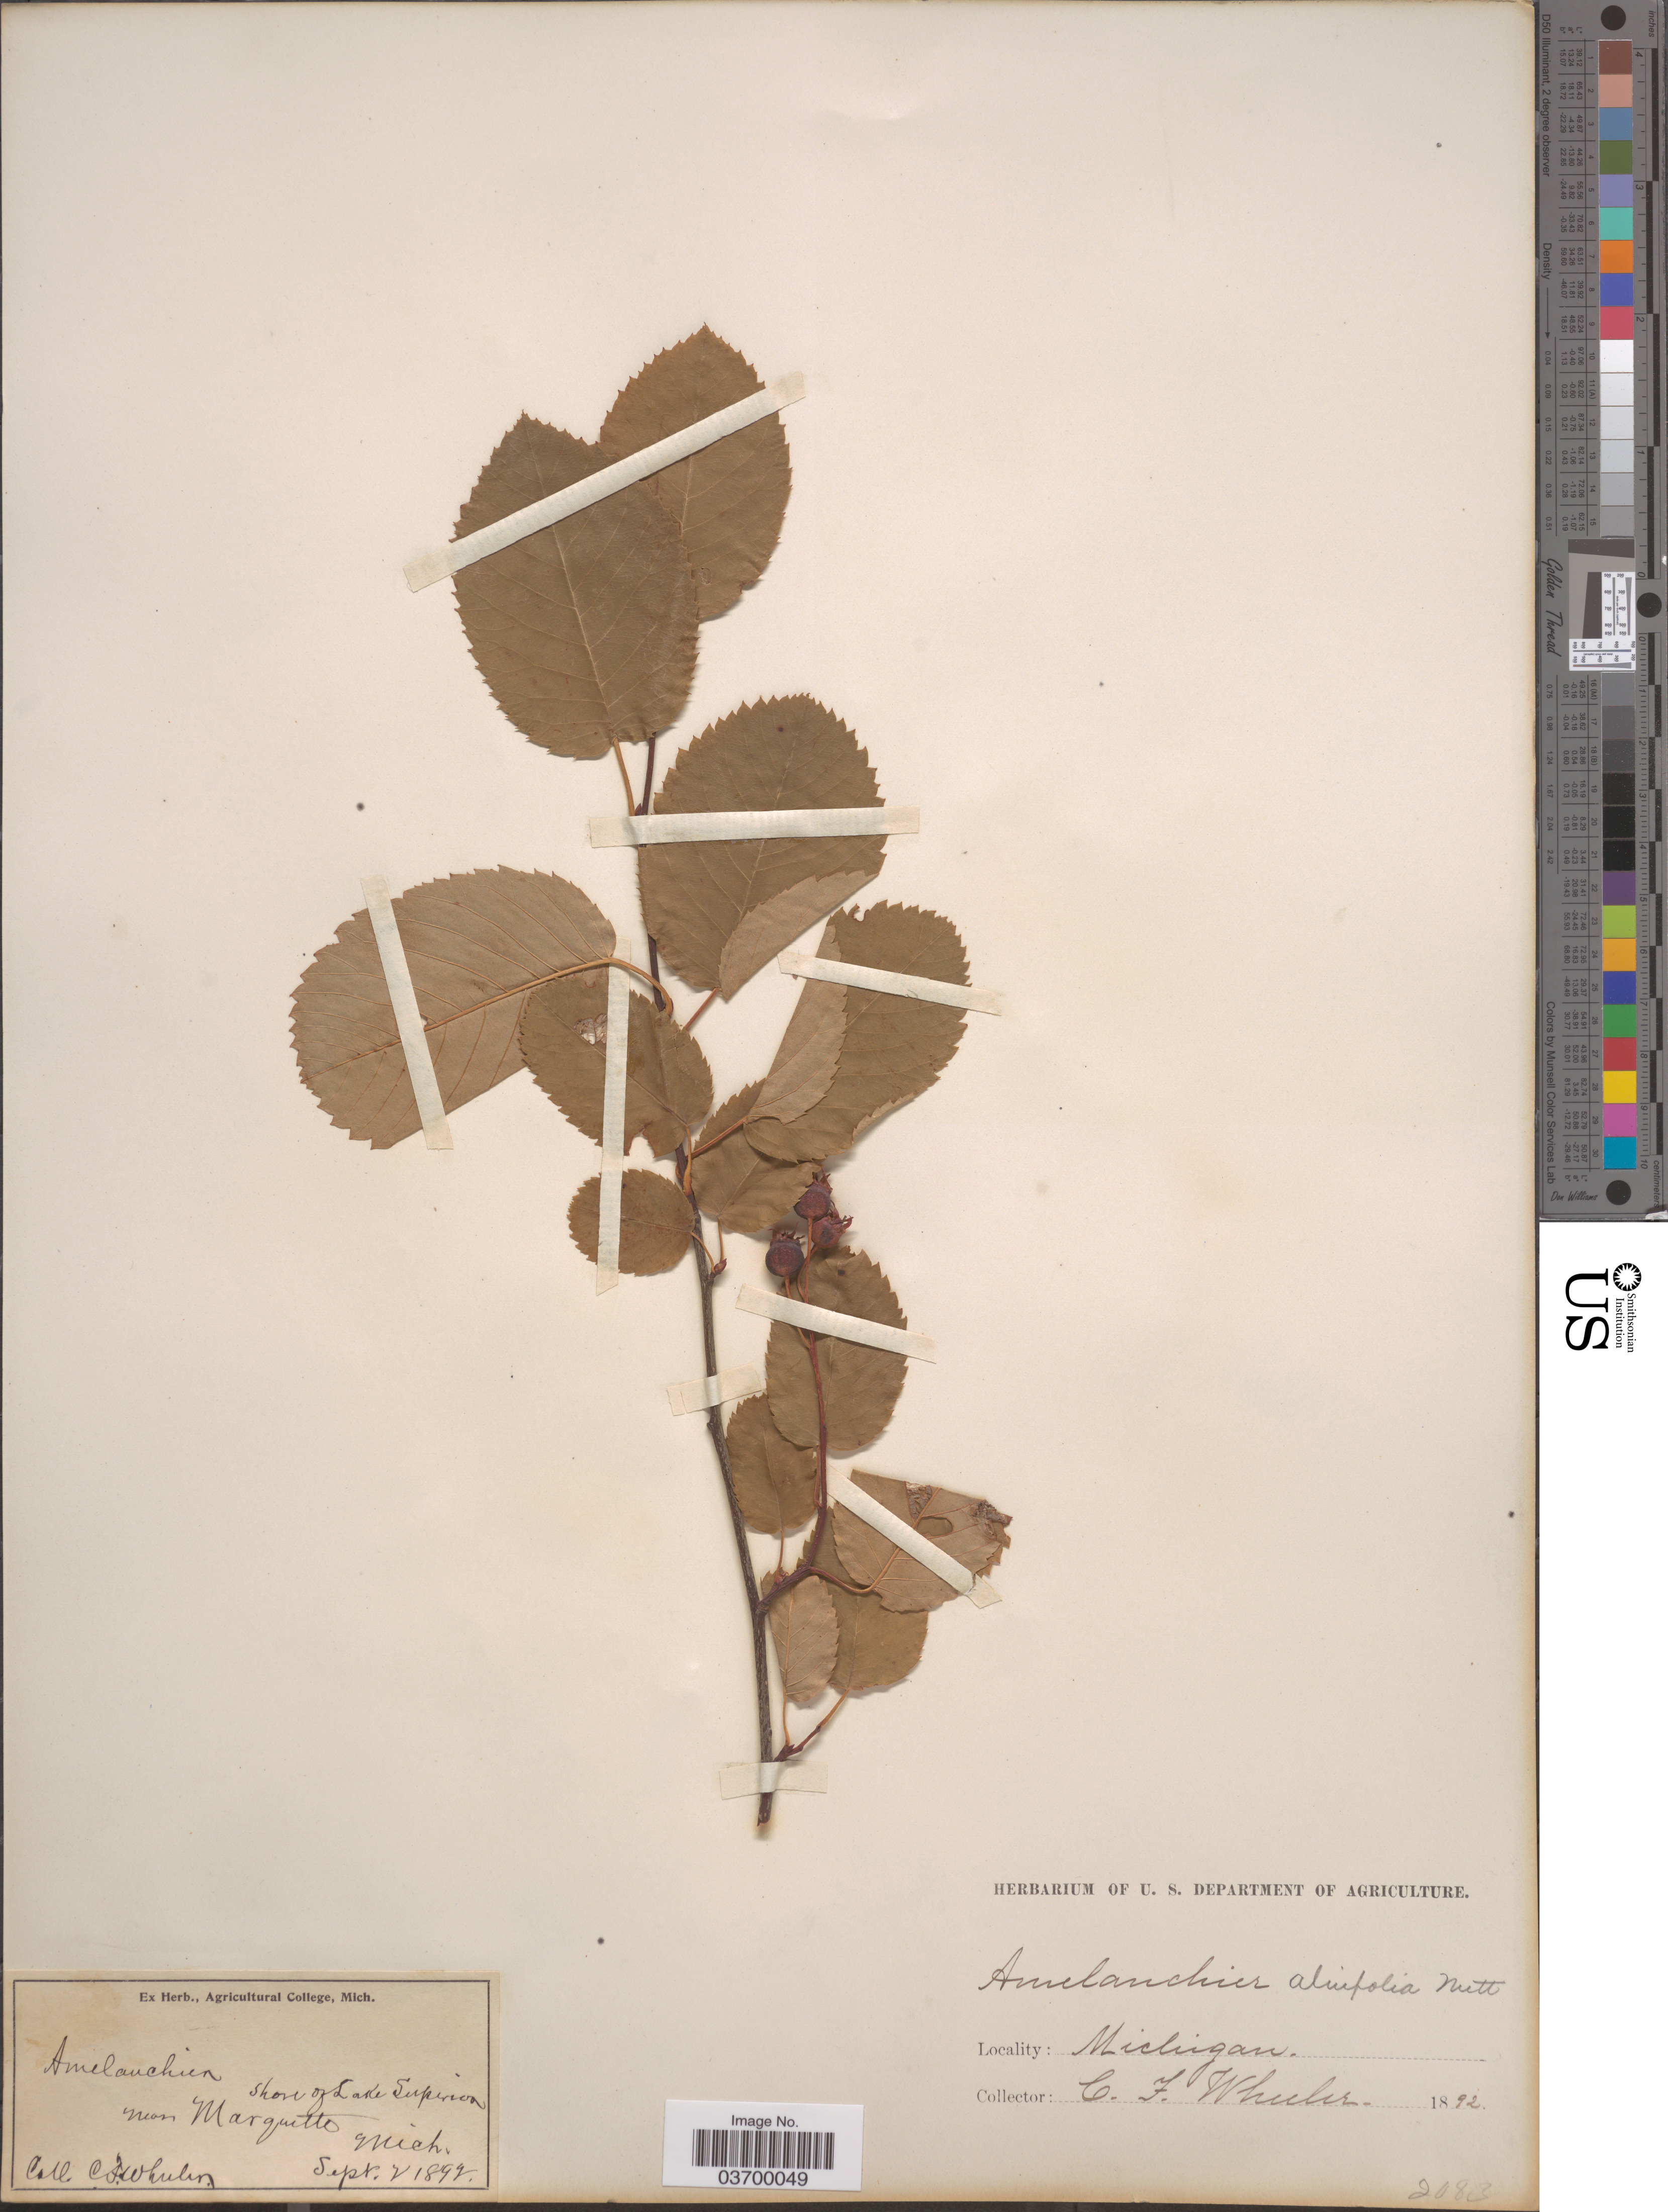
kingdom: Plantae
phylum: Tracheophyta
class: Magnoliopsida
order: Rosales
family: Rosaceae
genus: Amelanchier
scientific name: Amelanchier alnifolia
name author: (Nutt.) Nutt. ex M. Roem.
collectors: C. Wheeler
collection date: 1897-09-07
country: United States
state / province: Michigan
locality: Near Marquitto.